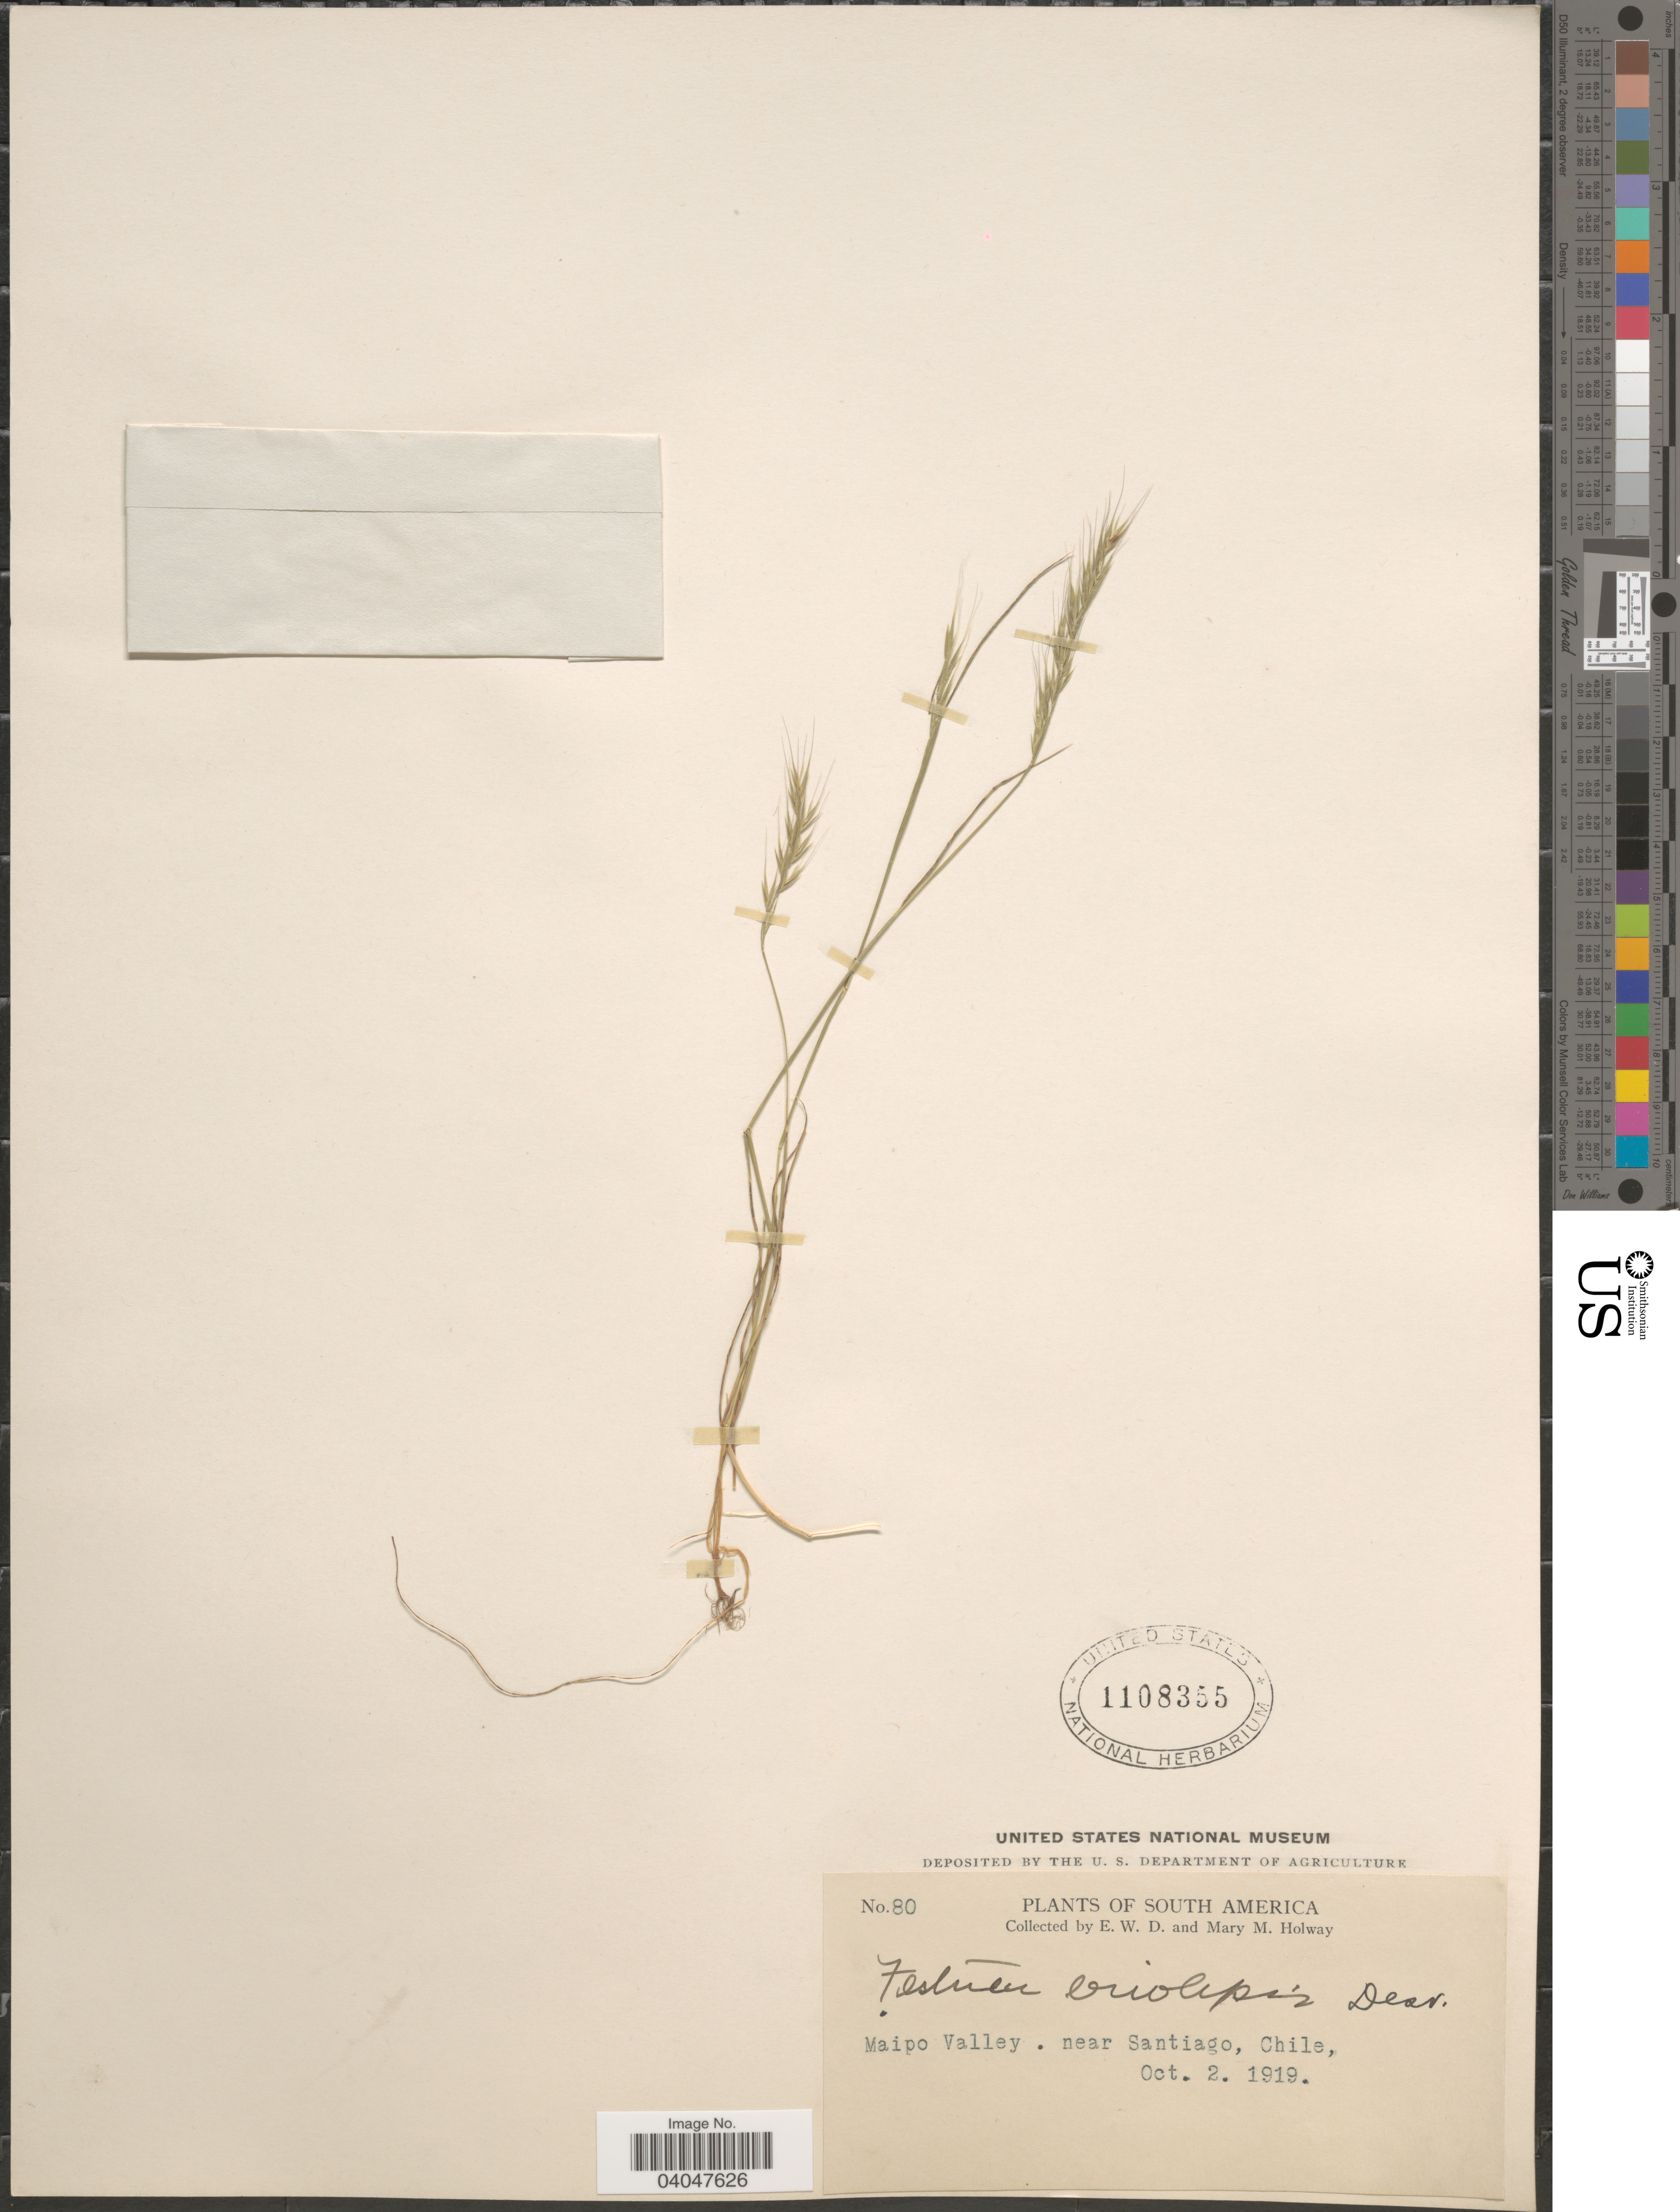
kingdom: Plantae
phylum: Tracheophyta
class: Liliopsida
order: Poales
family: Poaceae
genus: Festuca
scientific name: Festuca eriolepis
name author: É. Desv. in Gay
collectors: E. W. D. Holway & M. M. Holway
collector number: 80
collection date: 1919-10-02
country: Chile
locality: Maipo Valley. Near Santiago.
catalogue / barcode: US 1108355